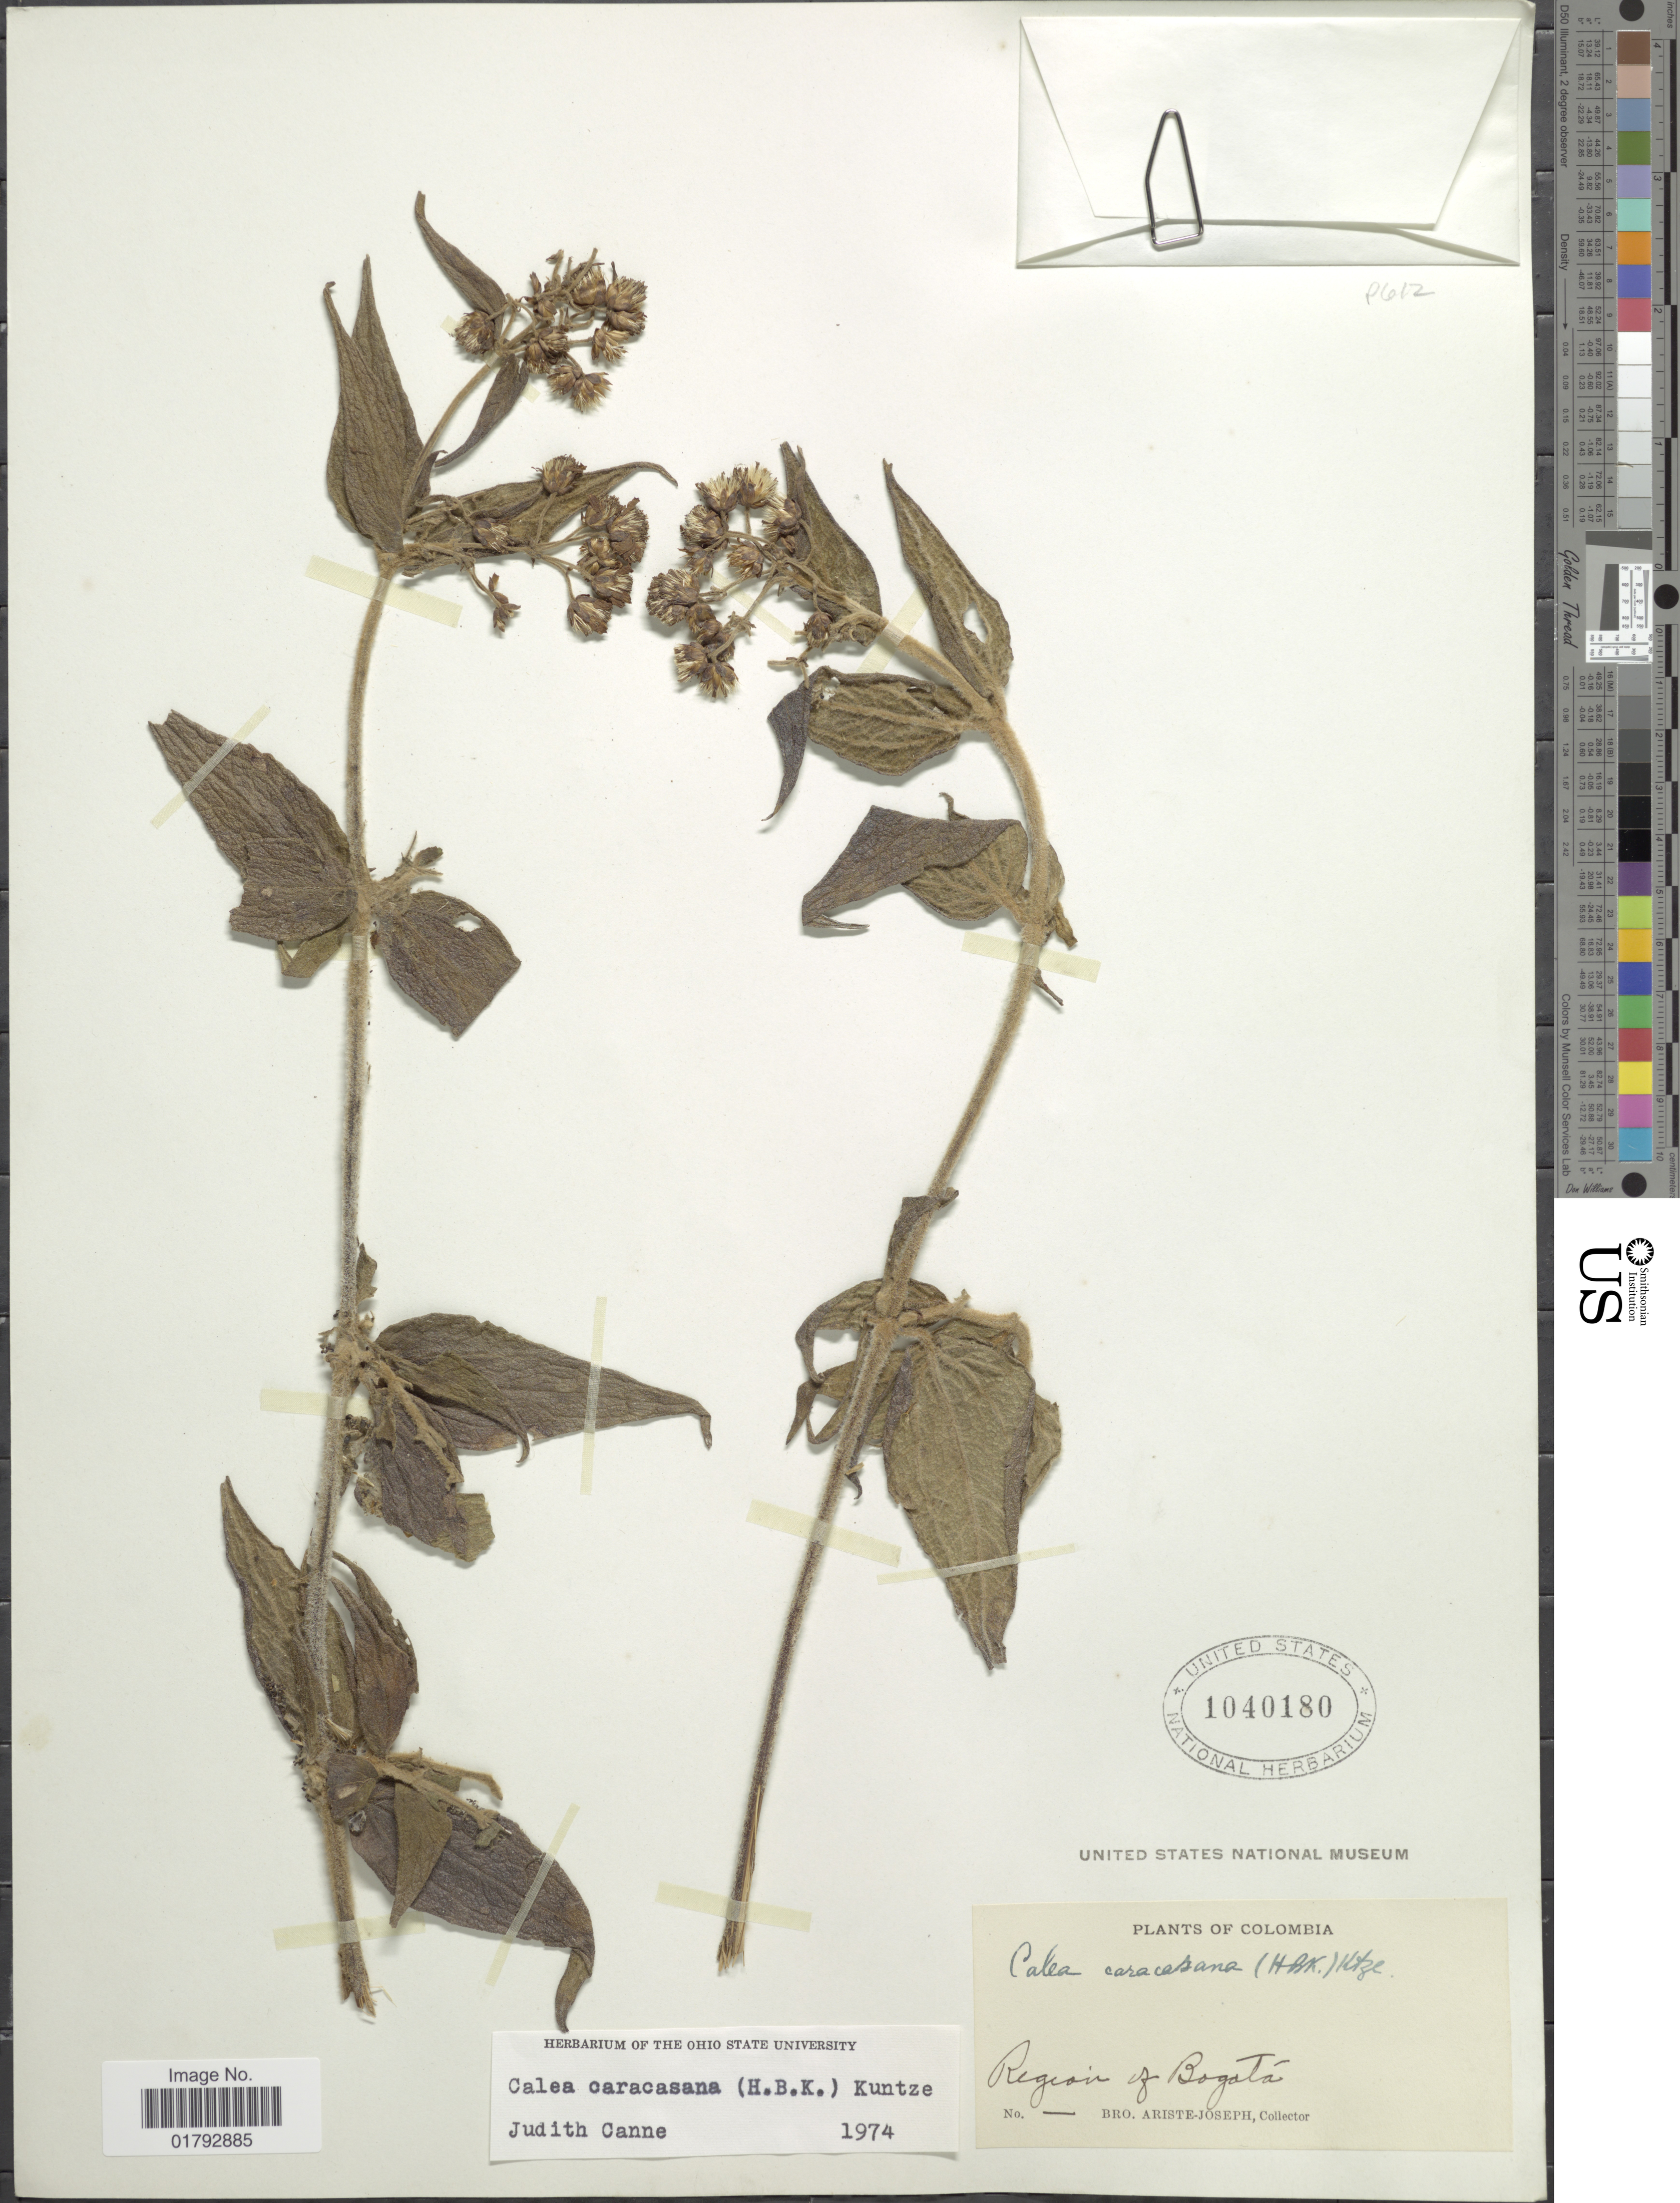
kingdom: Plantae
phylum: Tracheophyta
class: Magnoliopsida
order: Asterales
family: Asteraceae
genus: Alloispermum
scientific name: Alloispermum caracasanum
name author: (Kunth) H. Rob.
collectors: Bro. Ariste-Joseph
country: Colombia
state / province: Bogota D.C.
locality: Region of Bogota.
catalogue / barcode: US 1040180